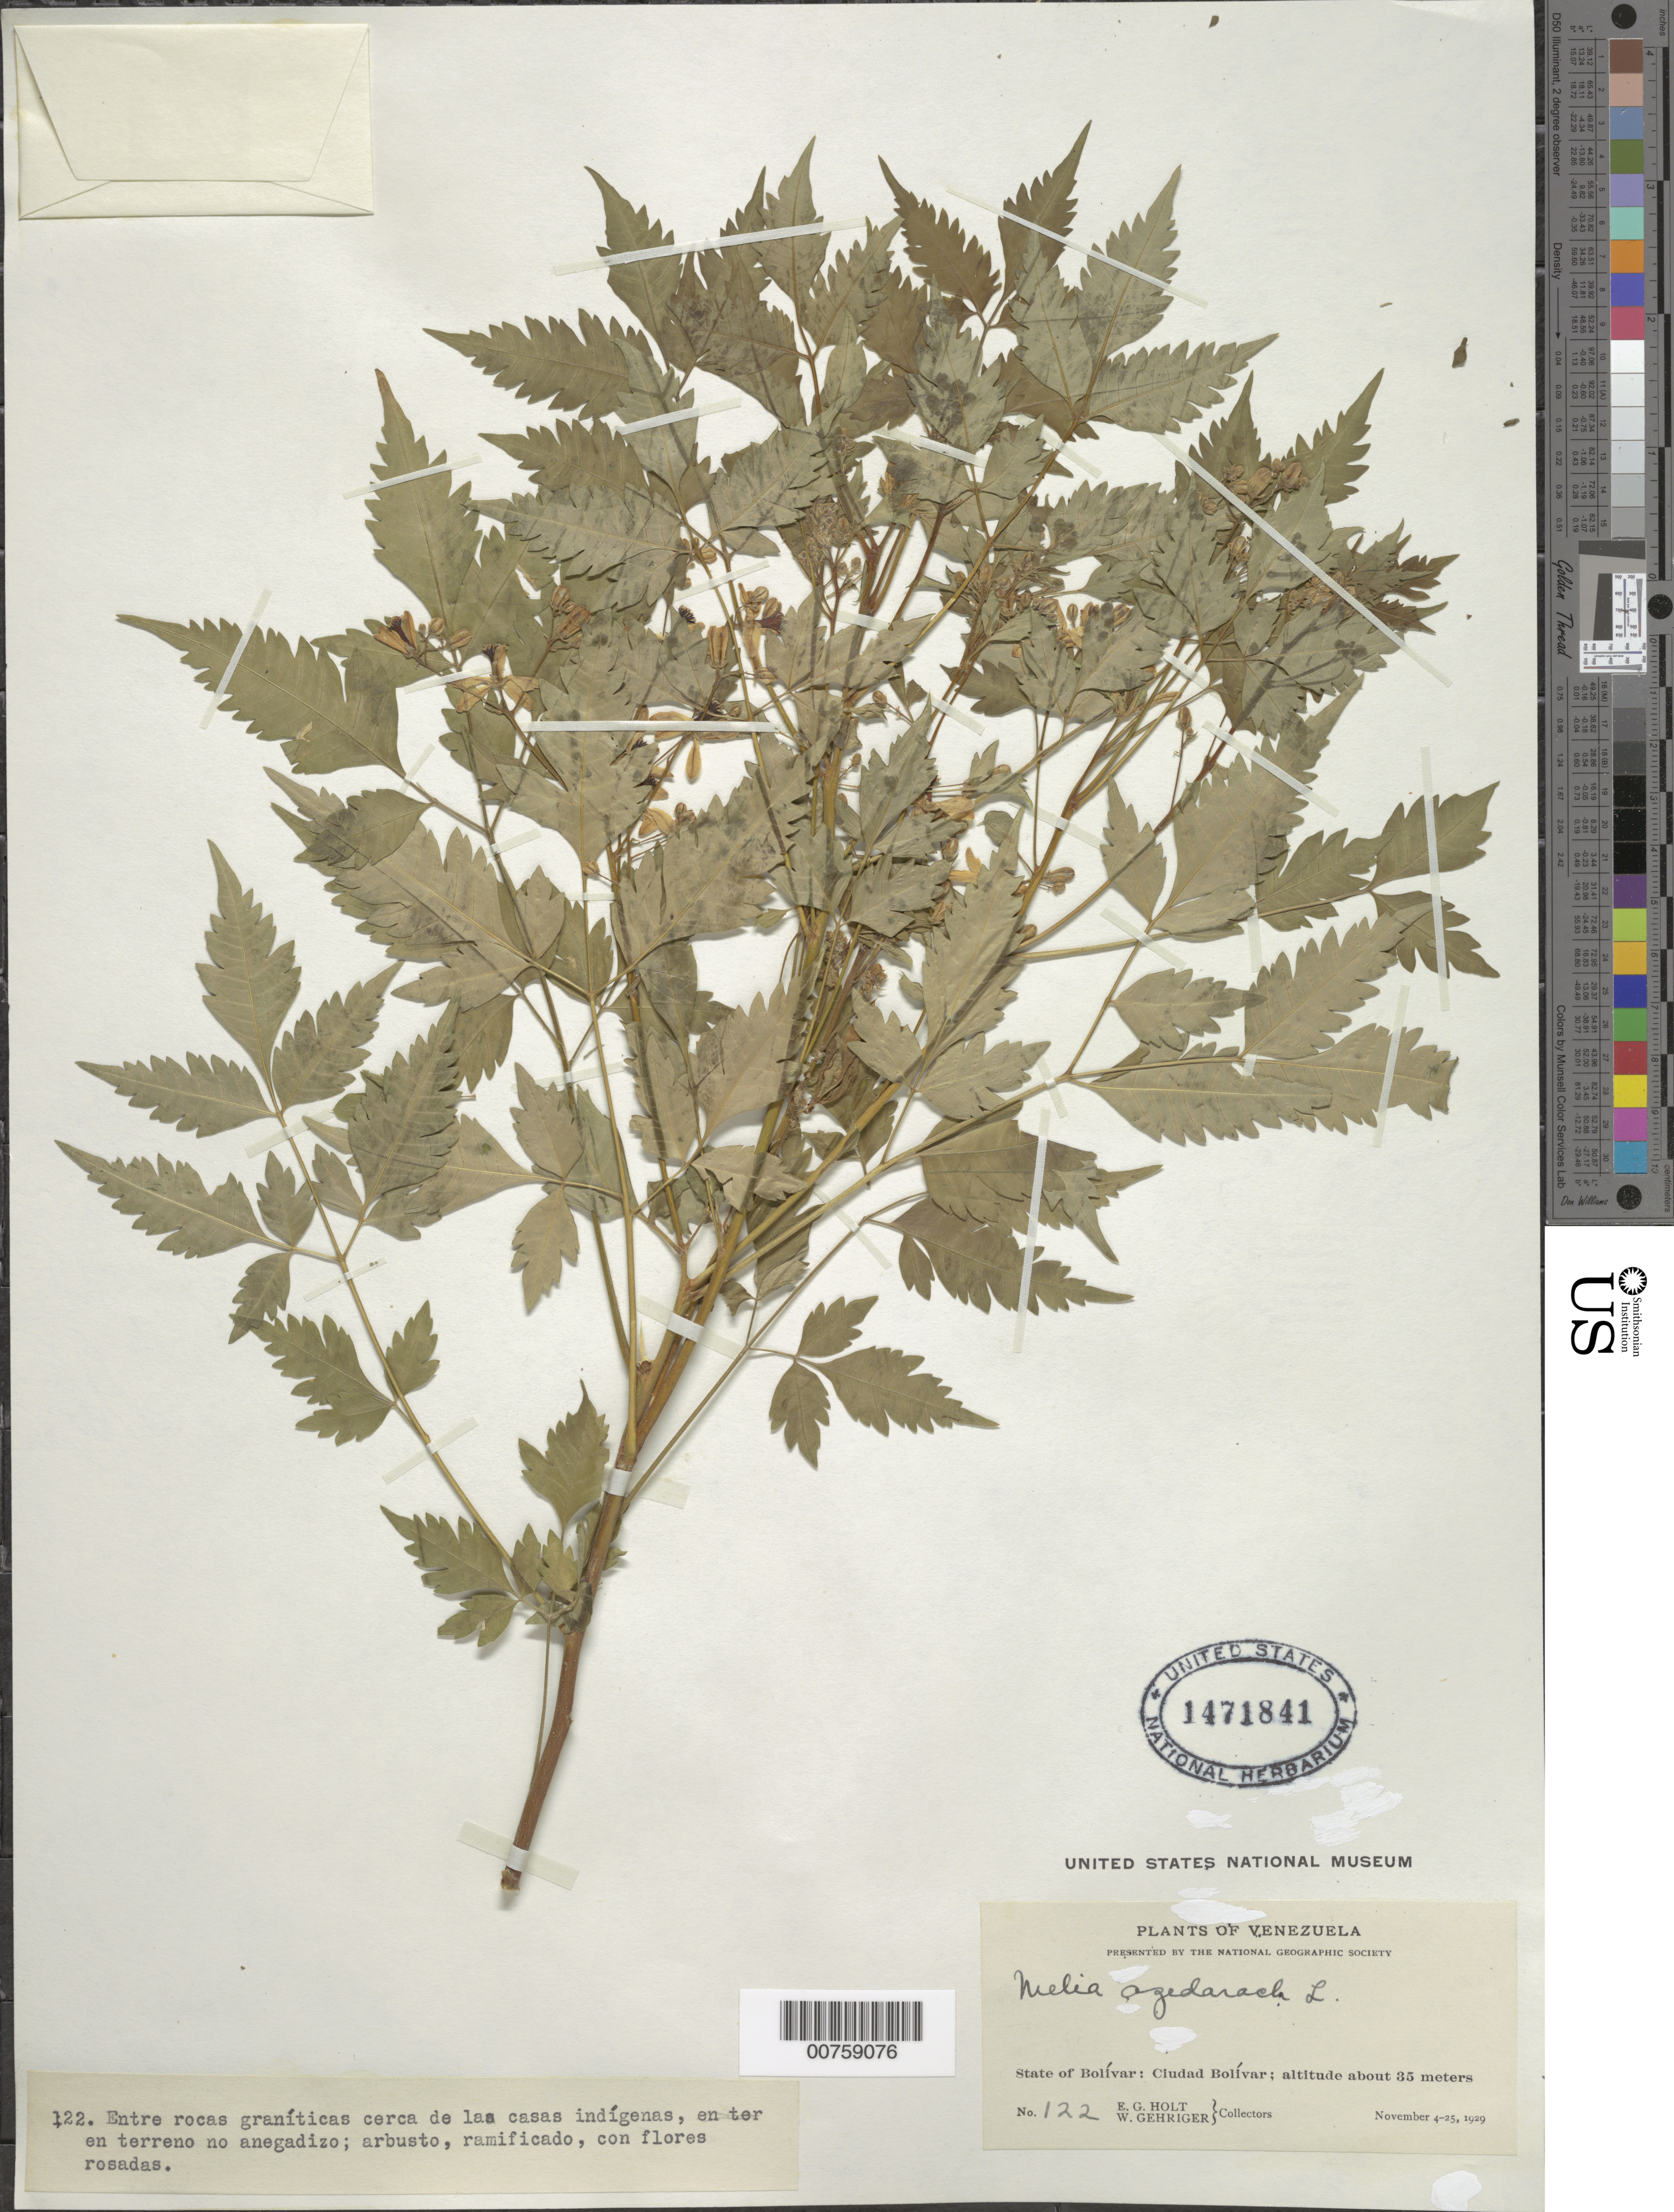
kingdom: Plantae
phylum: Tracheophyta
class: Magnoliopsida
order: Sapindales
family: Meliaceae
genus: Melia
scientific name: Melia azedarach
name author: L.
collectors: E. Holt & W. Gehriger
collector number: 122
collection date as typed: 4-Nov-29 to 25-Nov-29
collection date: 1929-11-04/1929-11-25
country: Venezuela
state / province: Bolívar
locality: Ciudad Bolívar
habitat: Entre rocas graníticas cerca de la casas indigenas, enter en terreno no anegadizo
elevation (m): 35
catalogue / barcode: US 1471841